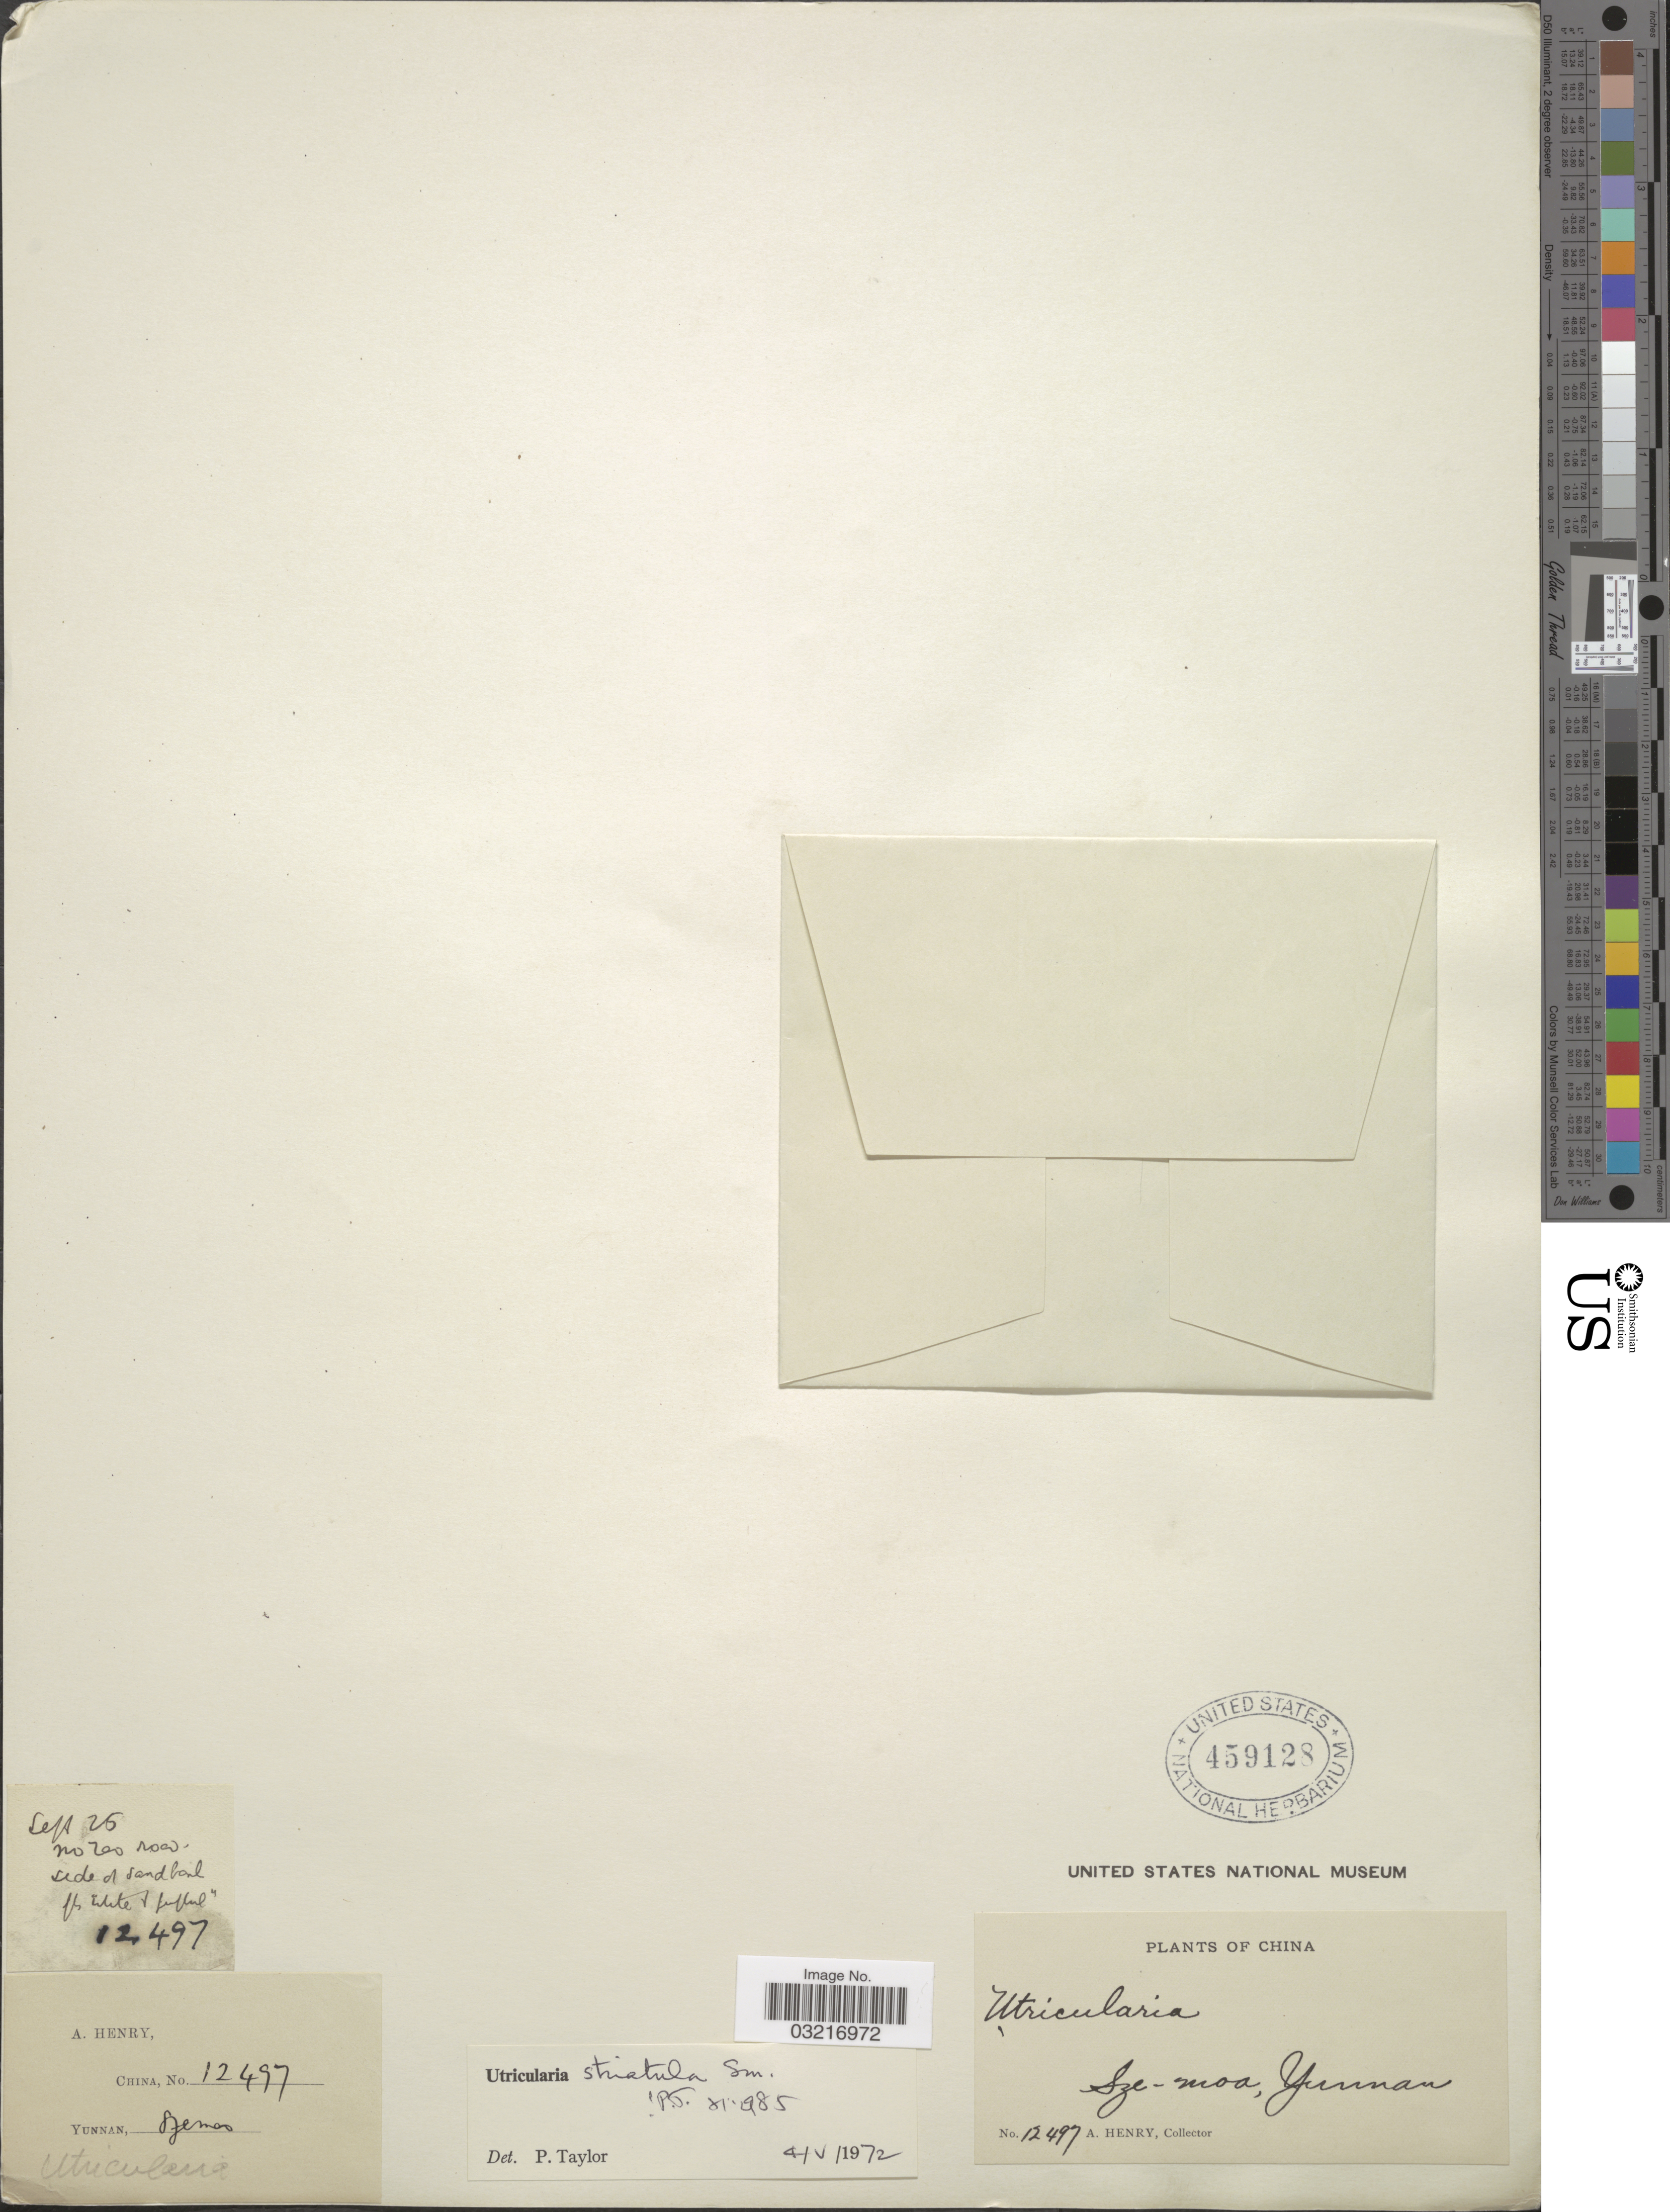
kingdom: Plantae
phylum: Tracheophyta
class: Magnoliopsida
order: Lamiales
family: Lentibulariaceae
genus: Utricularia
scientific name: Utricularia striatula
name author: Sm.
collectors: A. Henry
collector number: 12497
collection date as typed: Transcribed d/m/y: /9/25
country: China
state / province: Yunnan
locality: Szemoa.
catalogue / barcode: US 459128